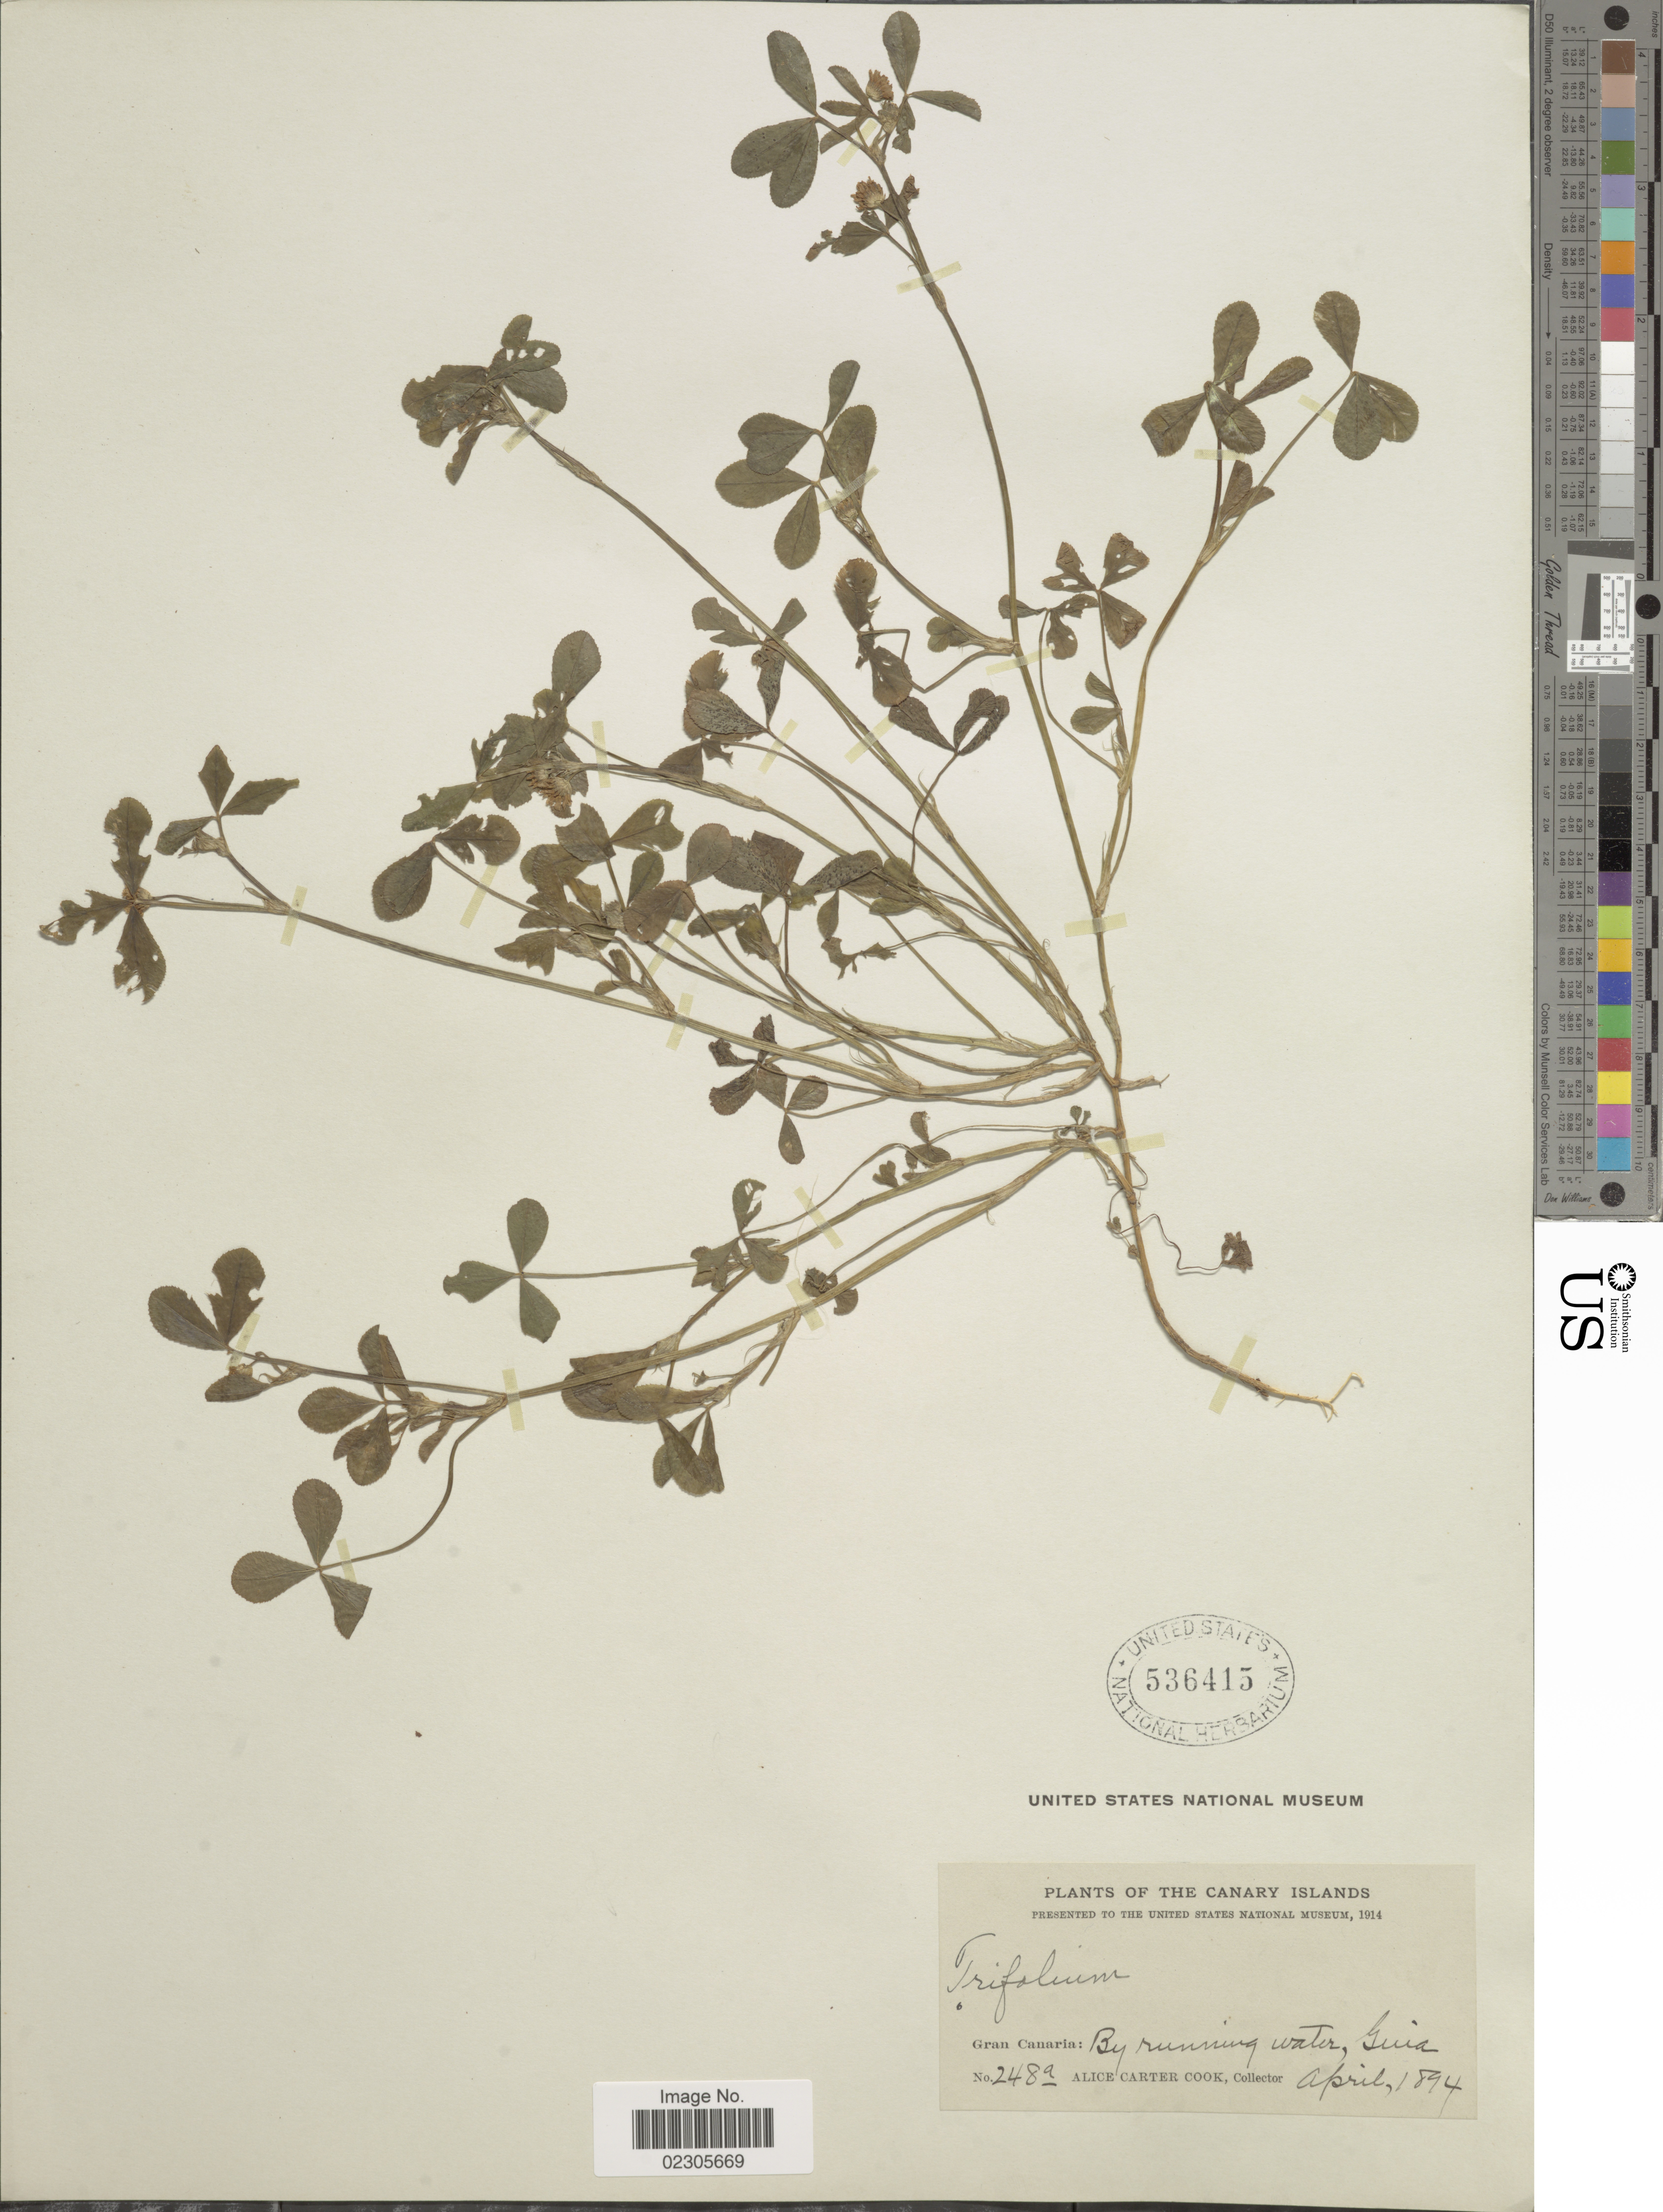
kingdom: Plantae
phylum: Tracheophyta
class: Magnoliopsida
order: Fabales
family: Fabaceae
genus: Trifolium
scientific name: Trifolium sp.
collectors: Alice C. Cook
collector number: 248A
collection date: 1894-04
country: Spain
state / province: Canarias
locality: Canary Islands, Gran Canaria: By running water, Guia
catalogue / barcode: US 536415